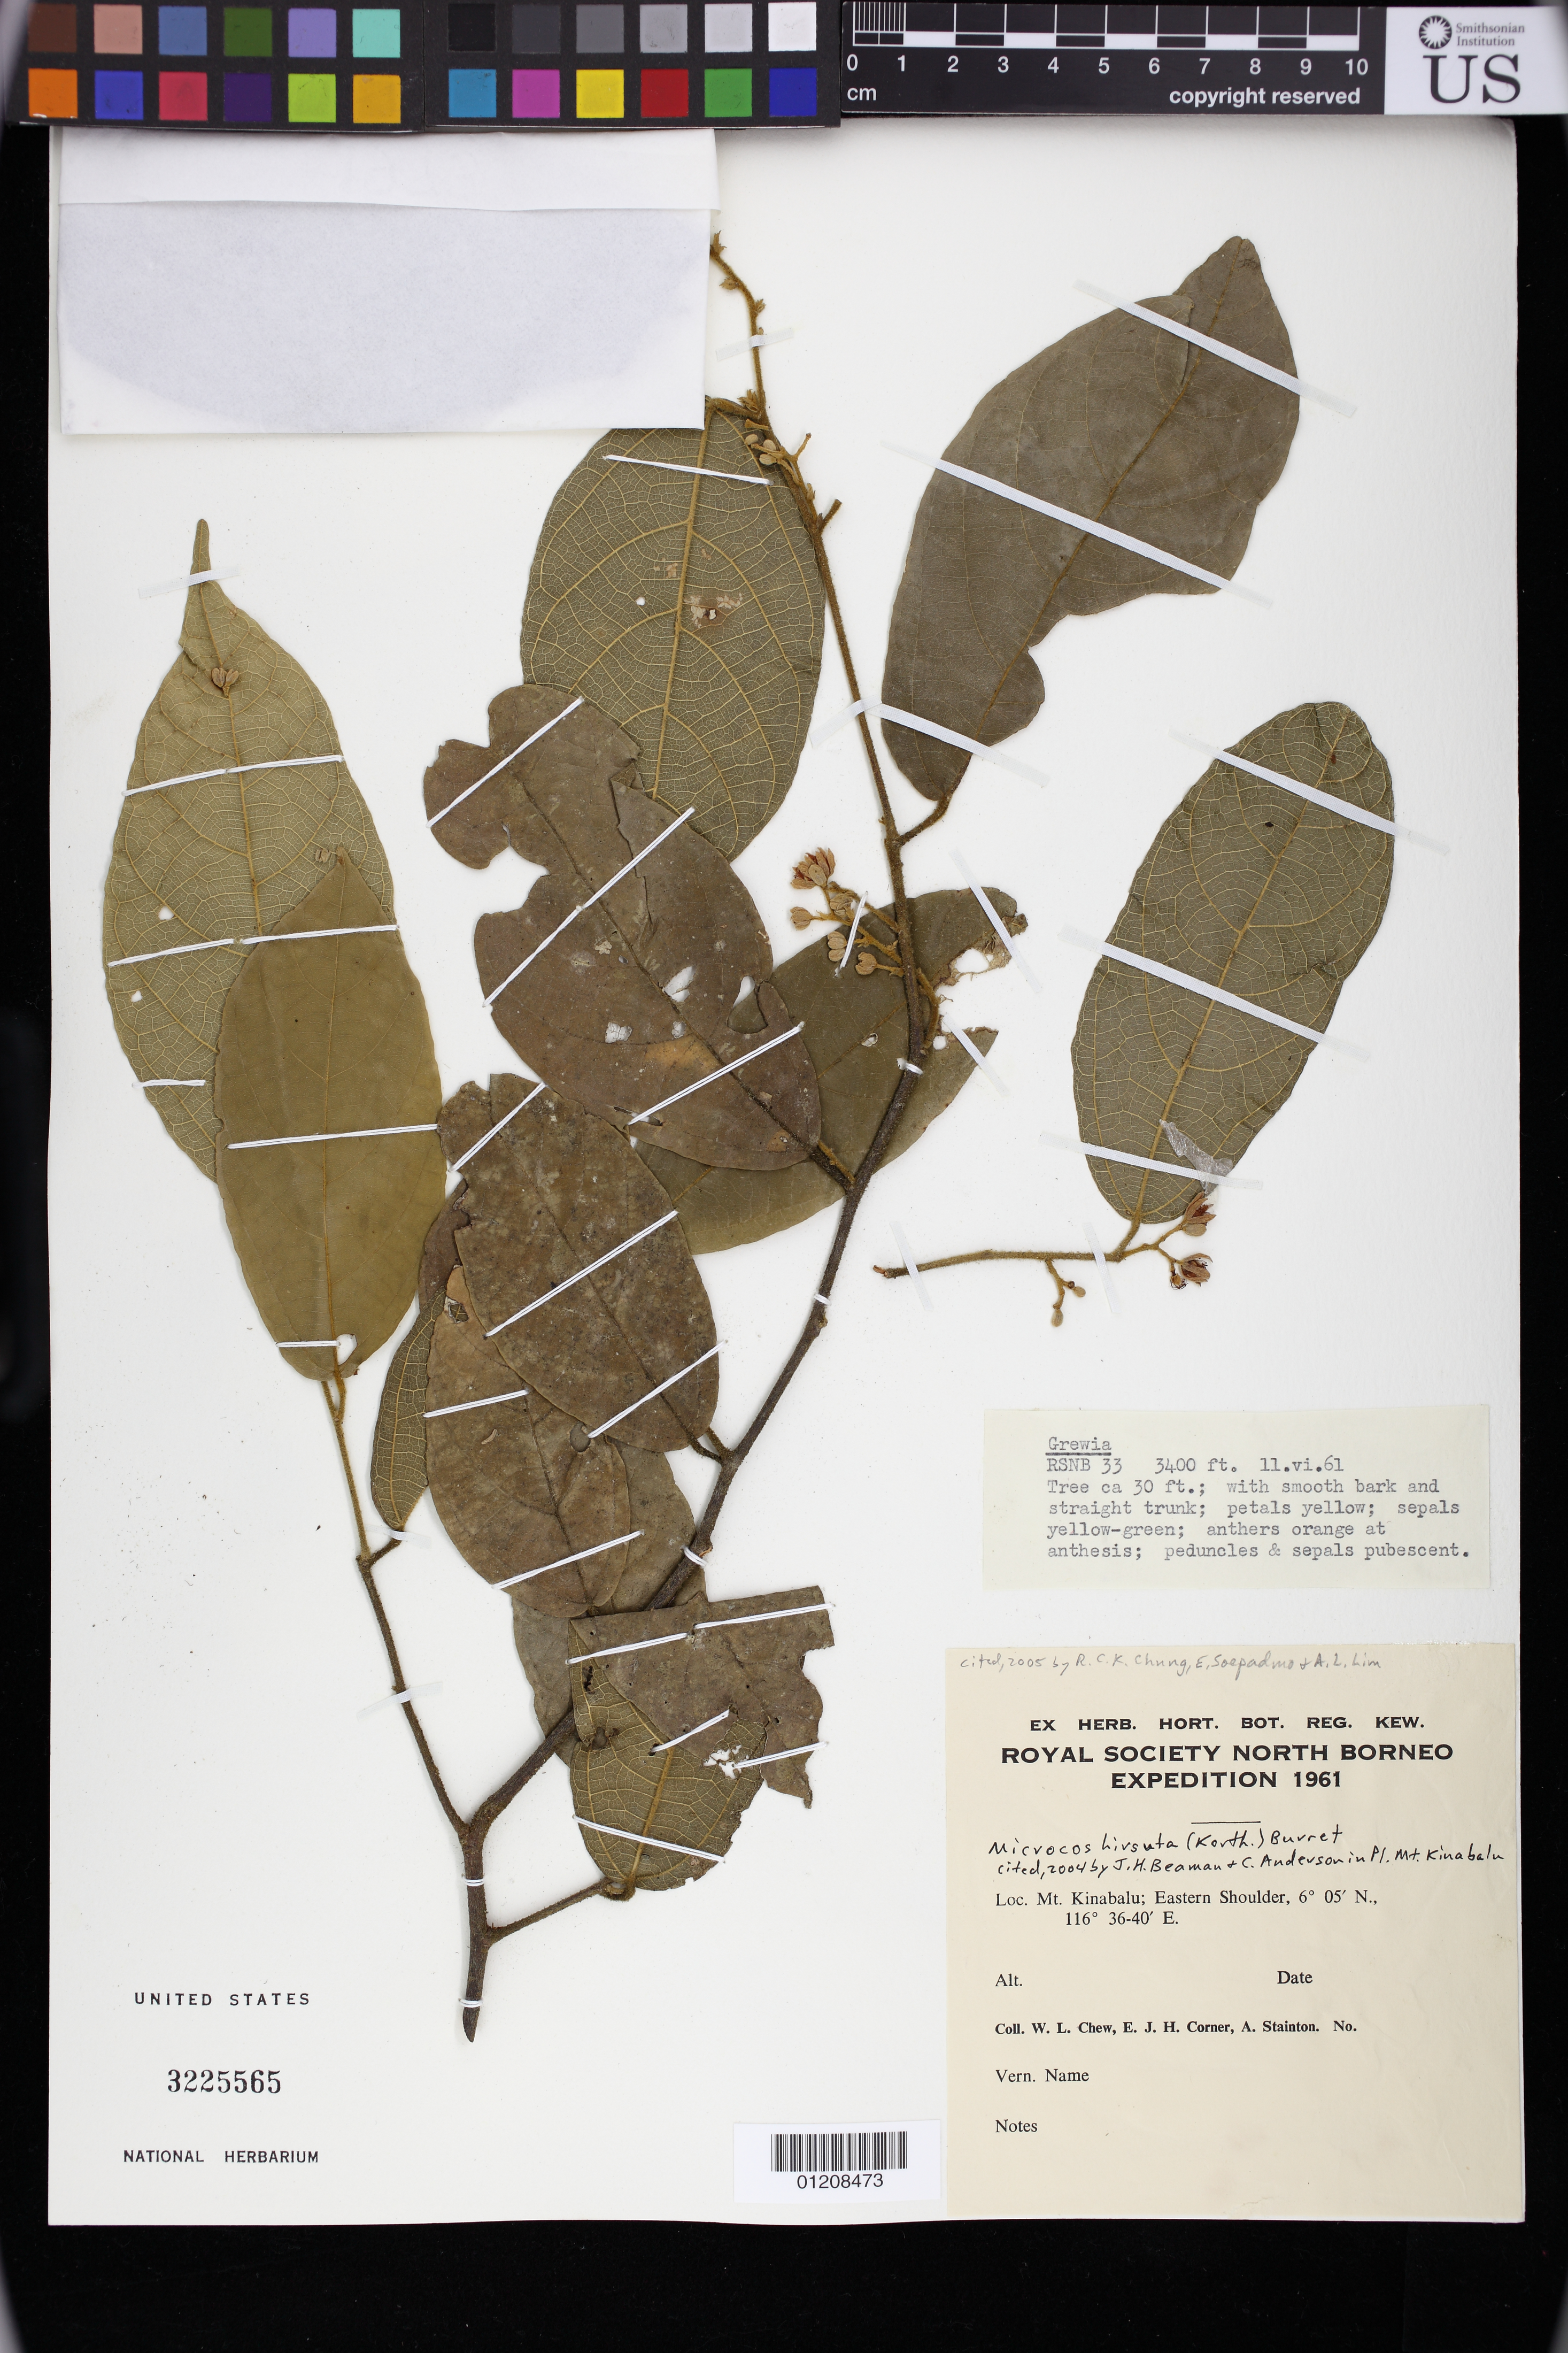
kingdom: Plantae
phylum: Tracheophyta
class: Magnoliopsida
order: Malvales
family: Malvaceae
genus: Microcos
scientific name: Microcos hirsuta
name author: (Korth.) Burret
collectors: W. Chew, E. Corner & A. Stainton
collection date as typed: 23 Jun 1961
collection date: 1961-06-23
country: Malaysia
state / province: Sabah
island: Borneo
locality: Mt. Kinabalu; Eastern Shoulder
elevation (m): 2438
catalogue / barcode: US 3225565